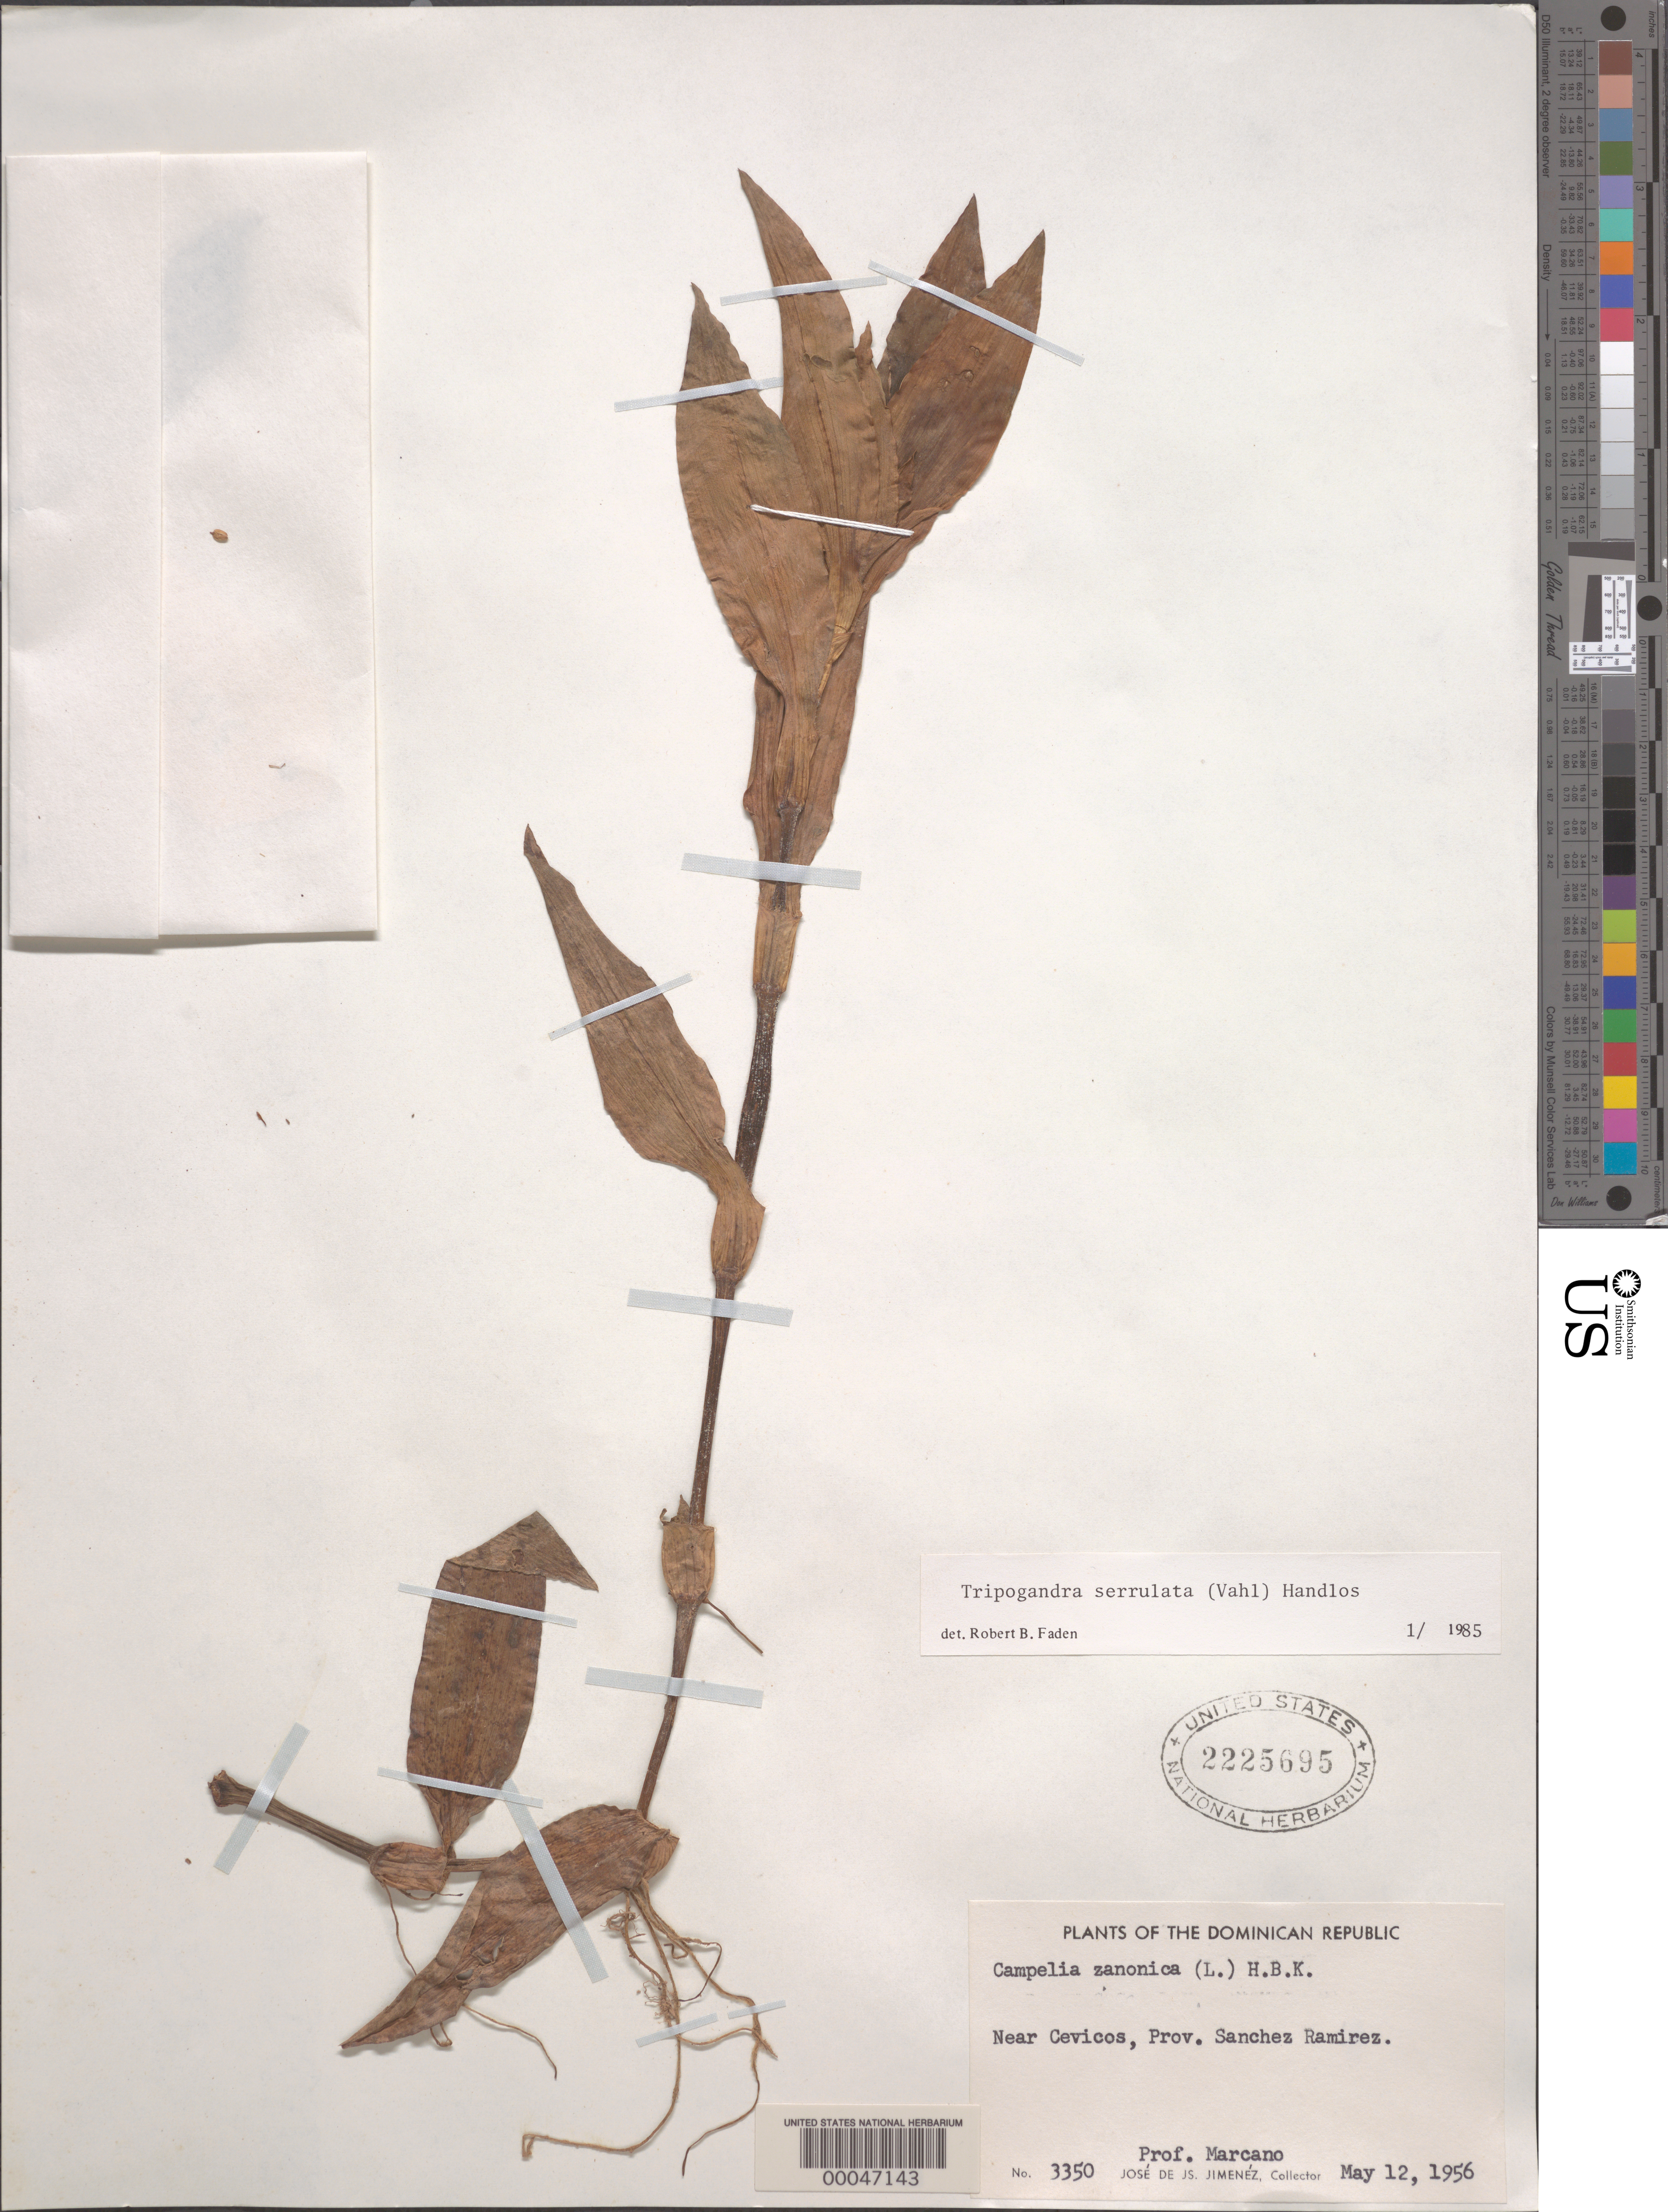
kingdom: Plantae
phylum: Tracheophyta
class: Liliopsida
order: Commelinales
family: Commelinaceae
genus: Tripogandra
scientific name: Tripogandra serrulata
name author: (Vahl) Handlos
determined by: Faden, Robert B., (US), Smithsonian Institution - National Museum of Natural History (UNITED STATES)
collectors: E. J. Marcano F. & J. J. Jiménez Almonte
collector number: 3350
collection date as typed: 12 May 1956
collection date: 1956-05-12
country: Dominican Republic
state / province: Sánchez Ramírez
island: Hispaniola Island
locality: Near cevicos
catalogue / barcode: US 2225695